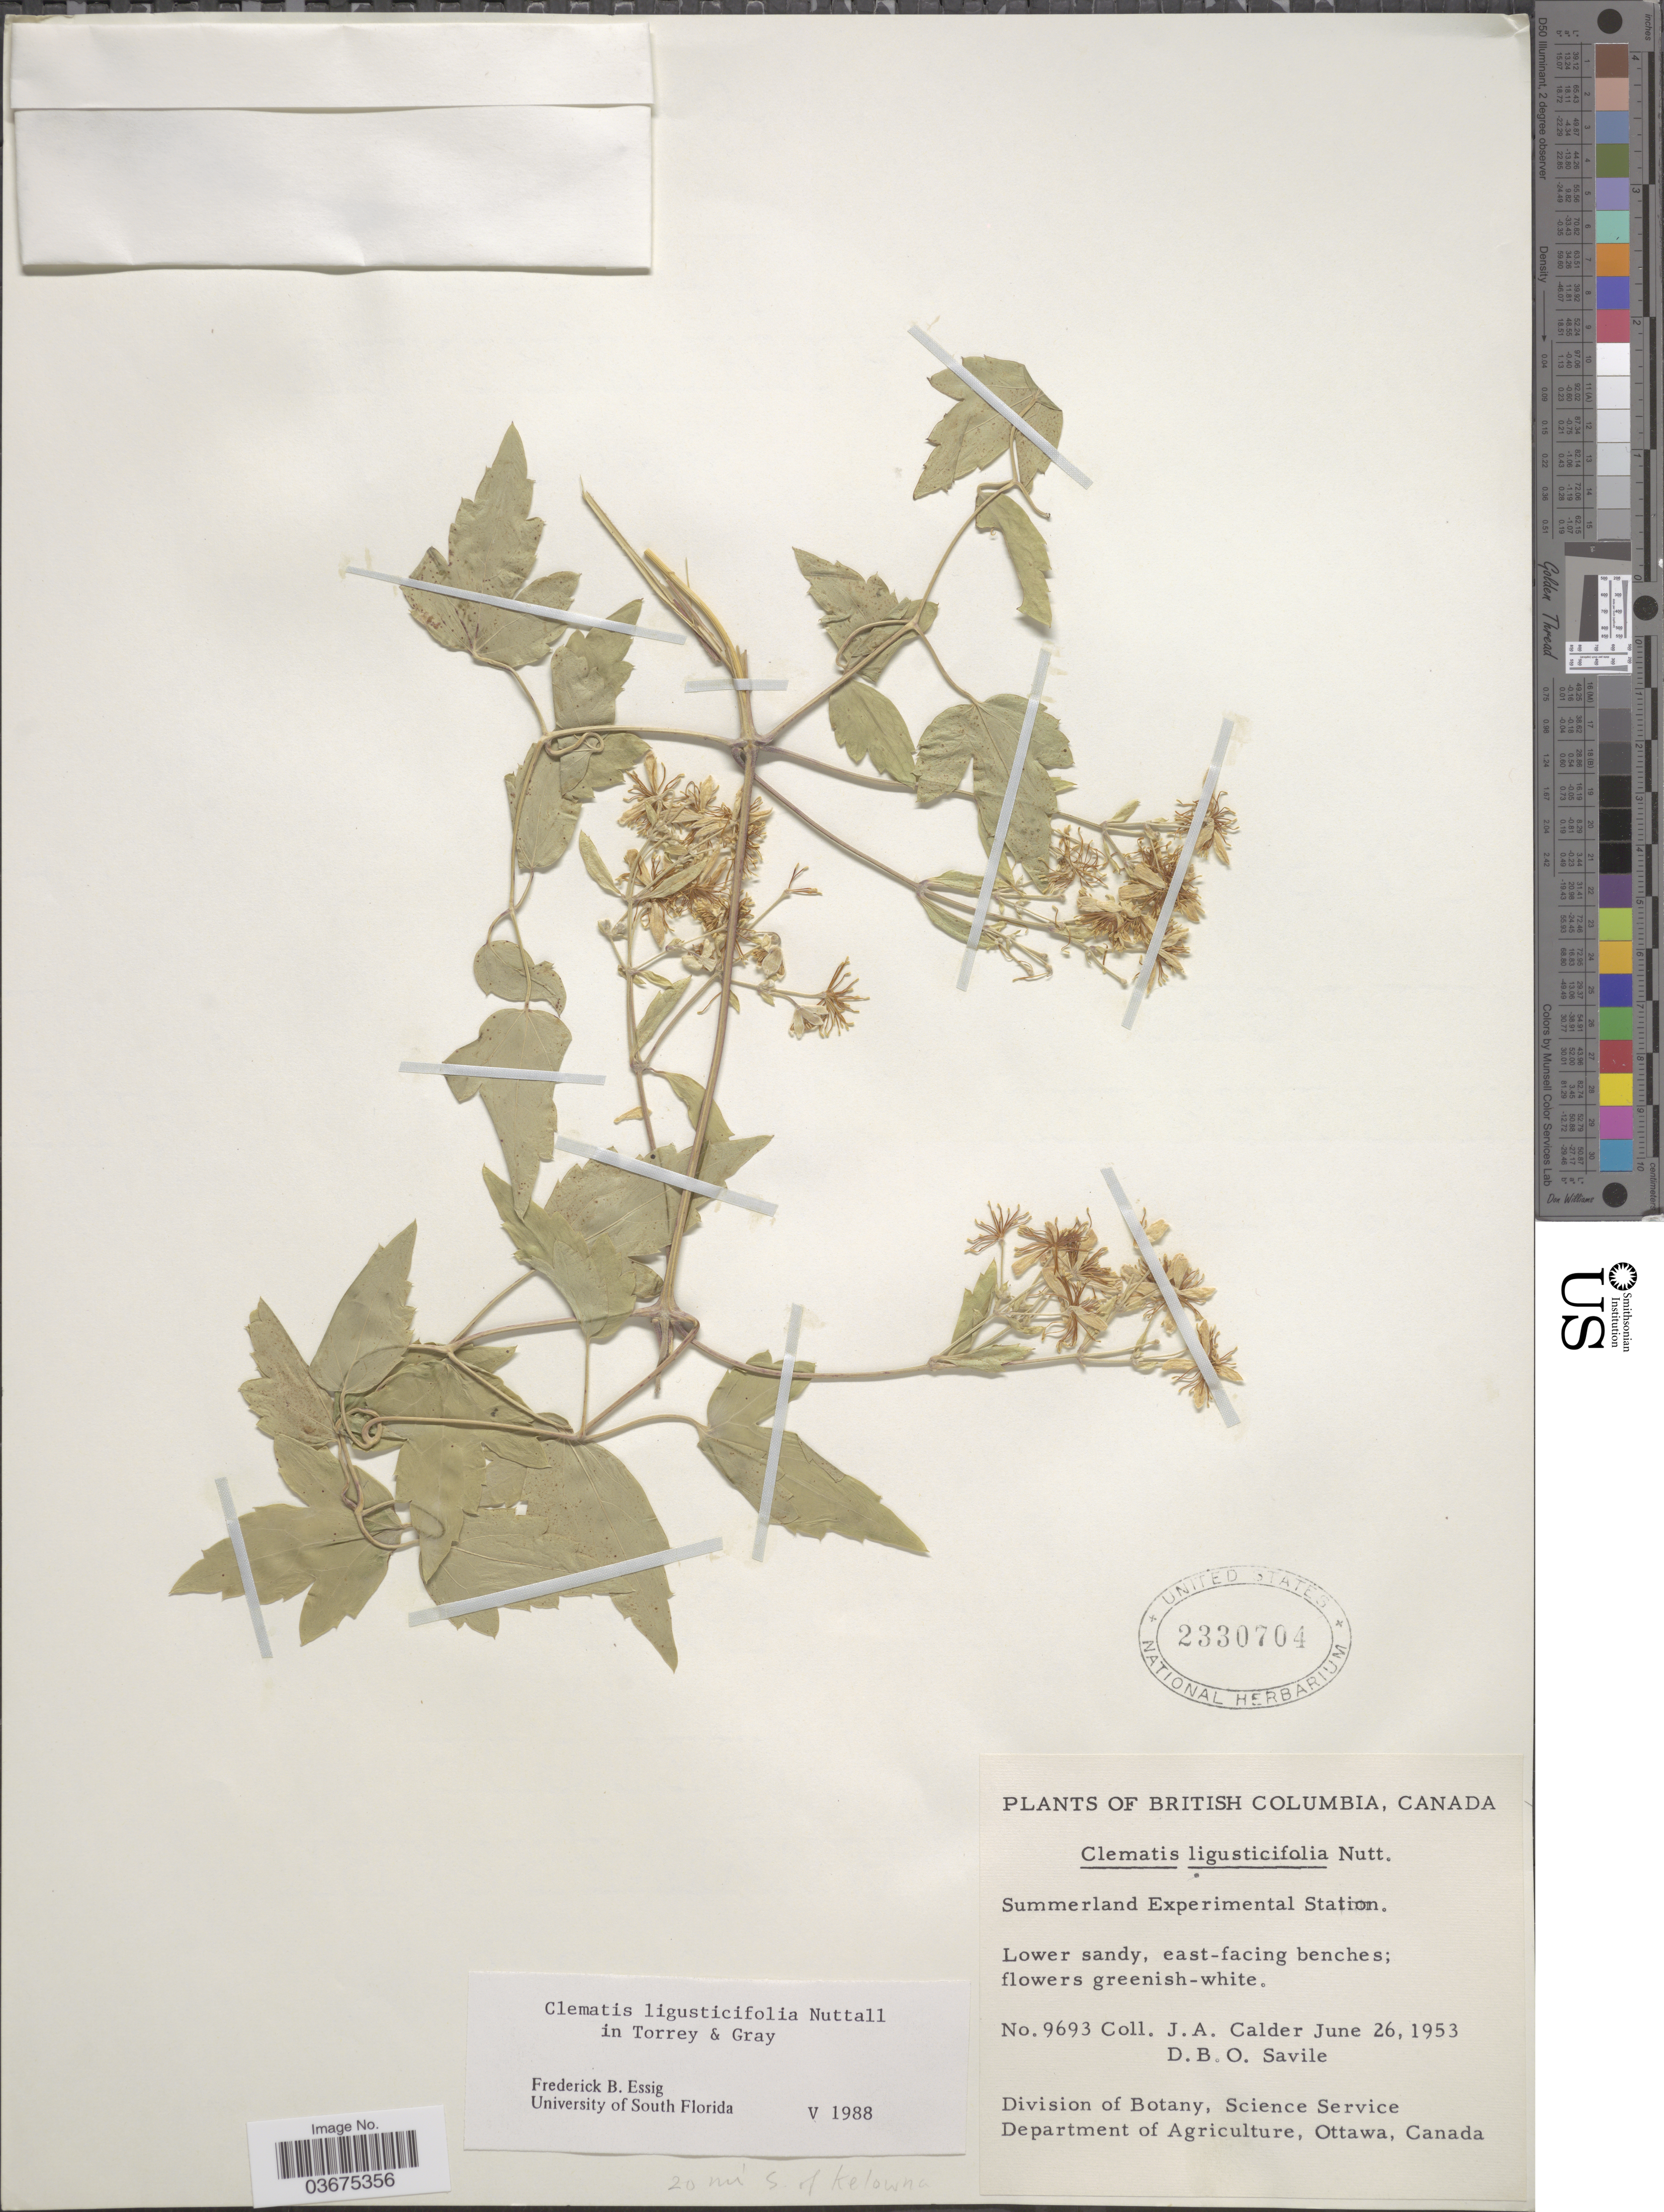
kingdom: Plantae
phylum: Tracheophyta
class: Magnoliopsida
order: Ranunculales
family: Ranunculaceae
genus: Clematis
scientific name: Clematis ligusticifolia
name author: Nutt.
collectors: J. A. Calder & D. Savile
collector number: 9693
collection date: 1953-06-26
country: Canada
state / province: British Columbia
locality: Summerland Experimental Station.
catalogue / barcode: US 2330704